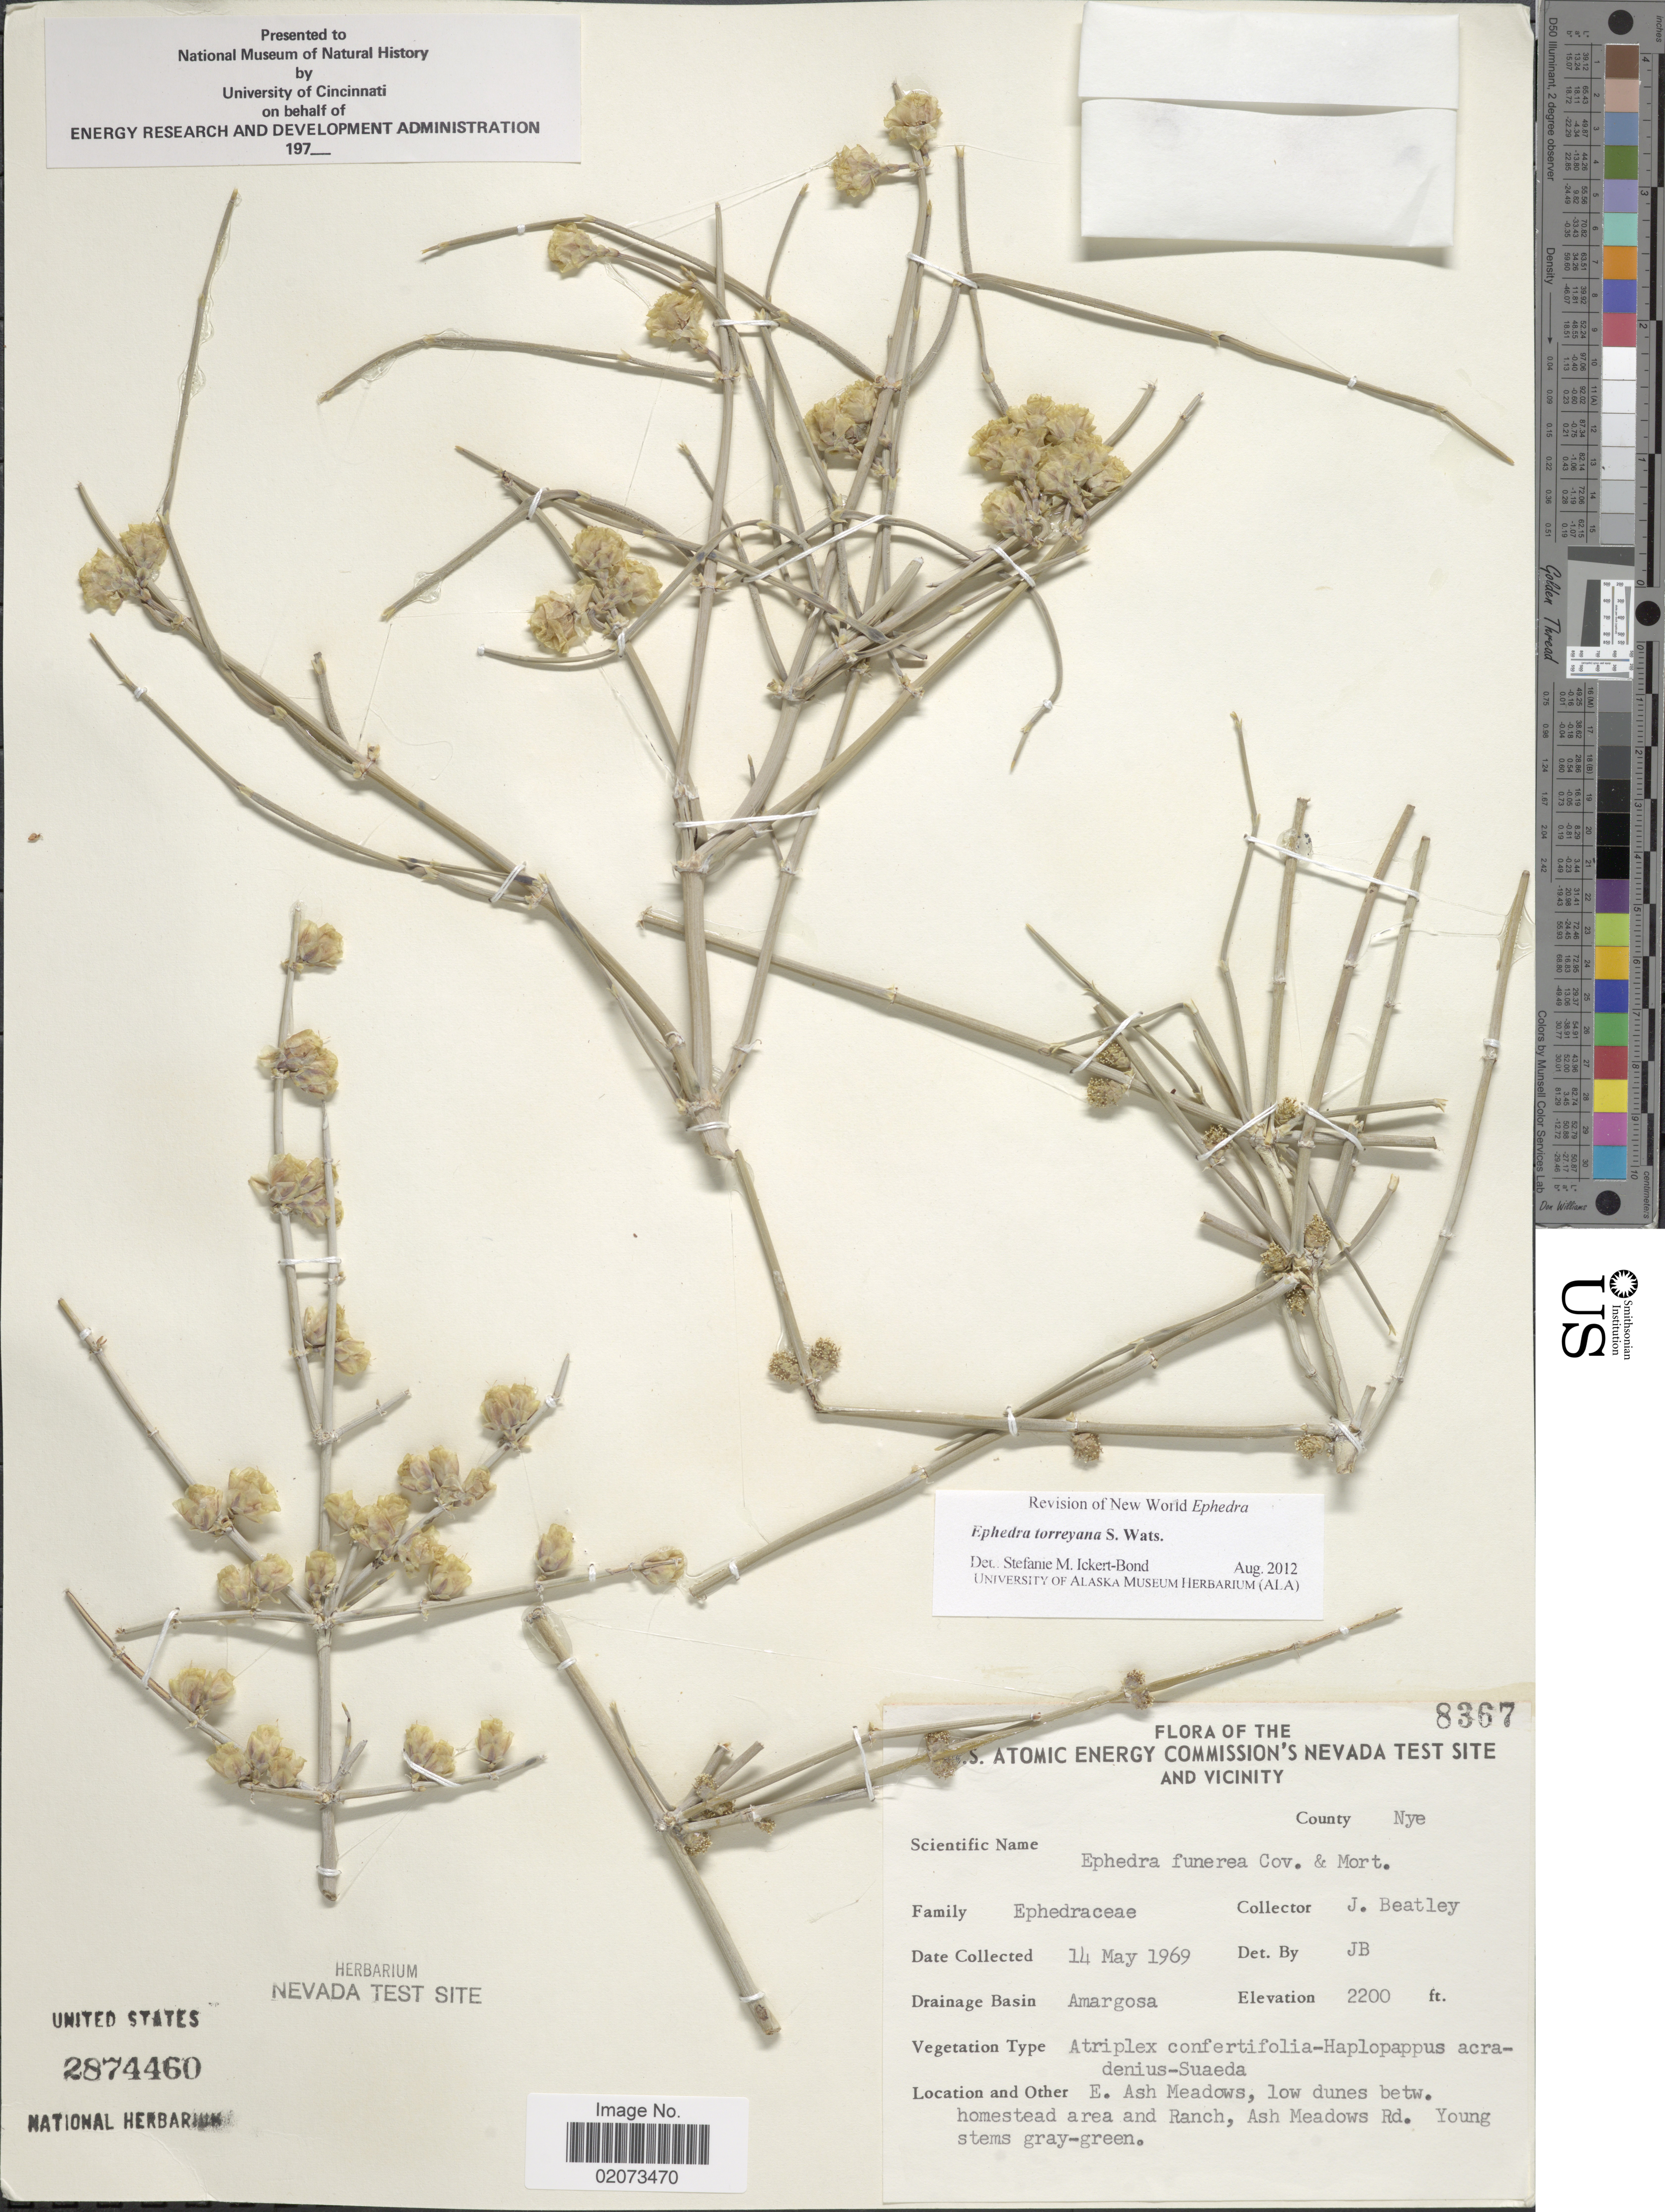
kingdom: Plantae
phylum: Tracheophyta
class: Gnetopsida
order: Ephedrales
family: Ephedraceae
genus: Ephedra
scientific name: Ephedra torreyana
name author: S. Watson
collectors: J. C. Beatley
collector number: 8367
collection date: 1969-05-14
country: United States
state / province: Nevada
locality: U.S. Atomic Neergy Commision's Nevada test site and vicinity. E. Ash Meadows, low dunes betw. homestead area and Ranch, Ash Meadows Rd. Young stems gray-green.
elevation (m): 671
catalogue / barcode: US 2874460